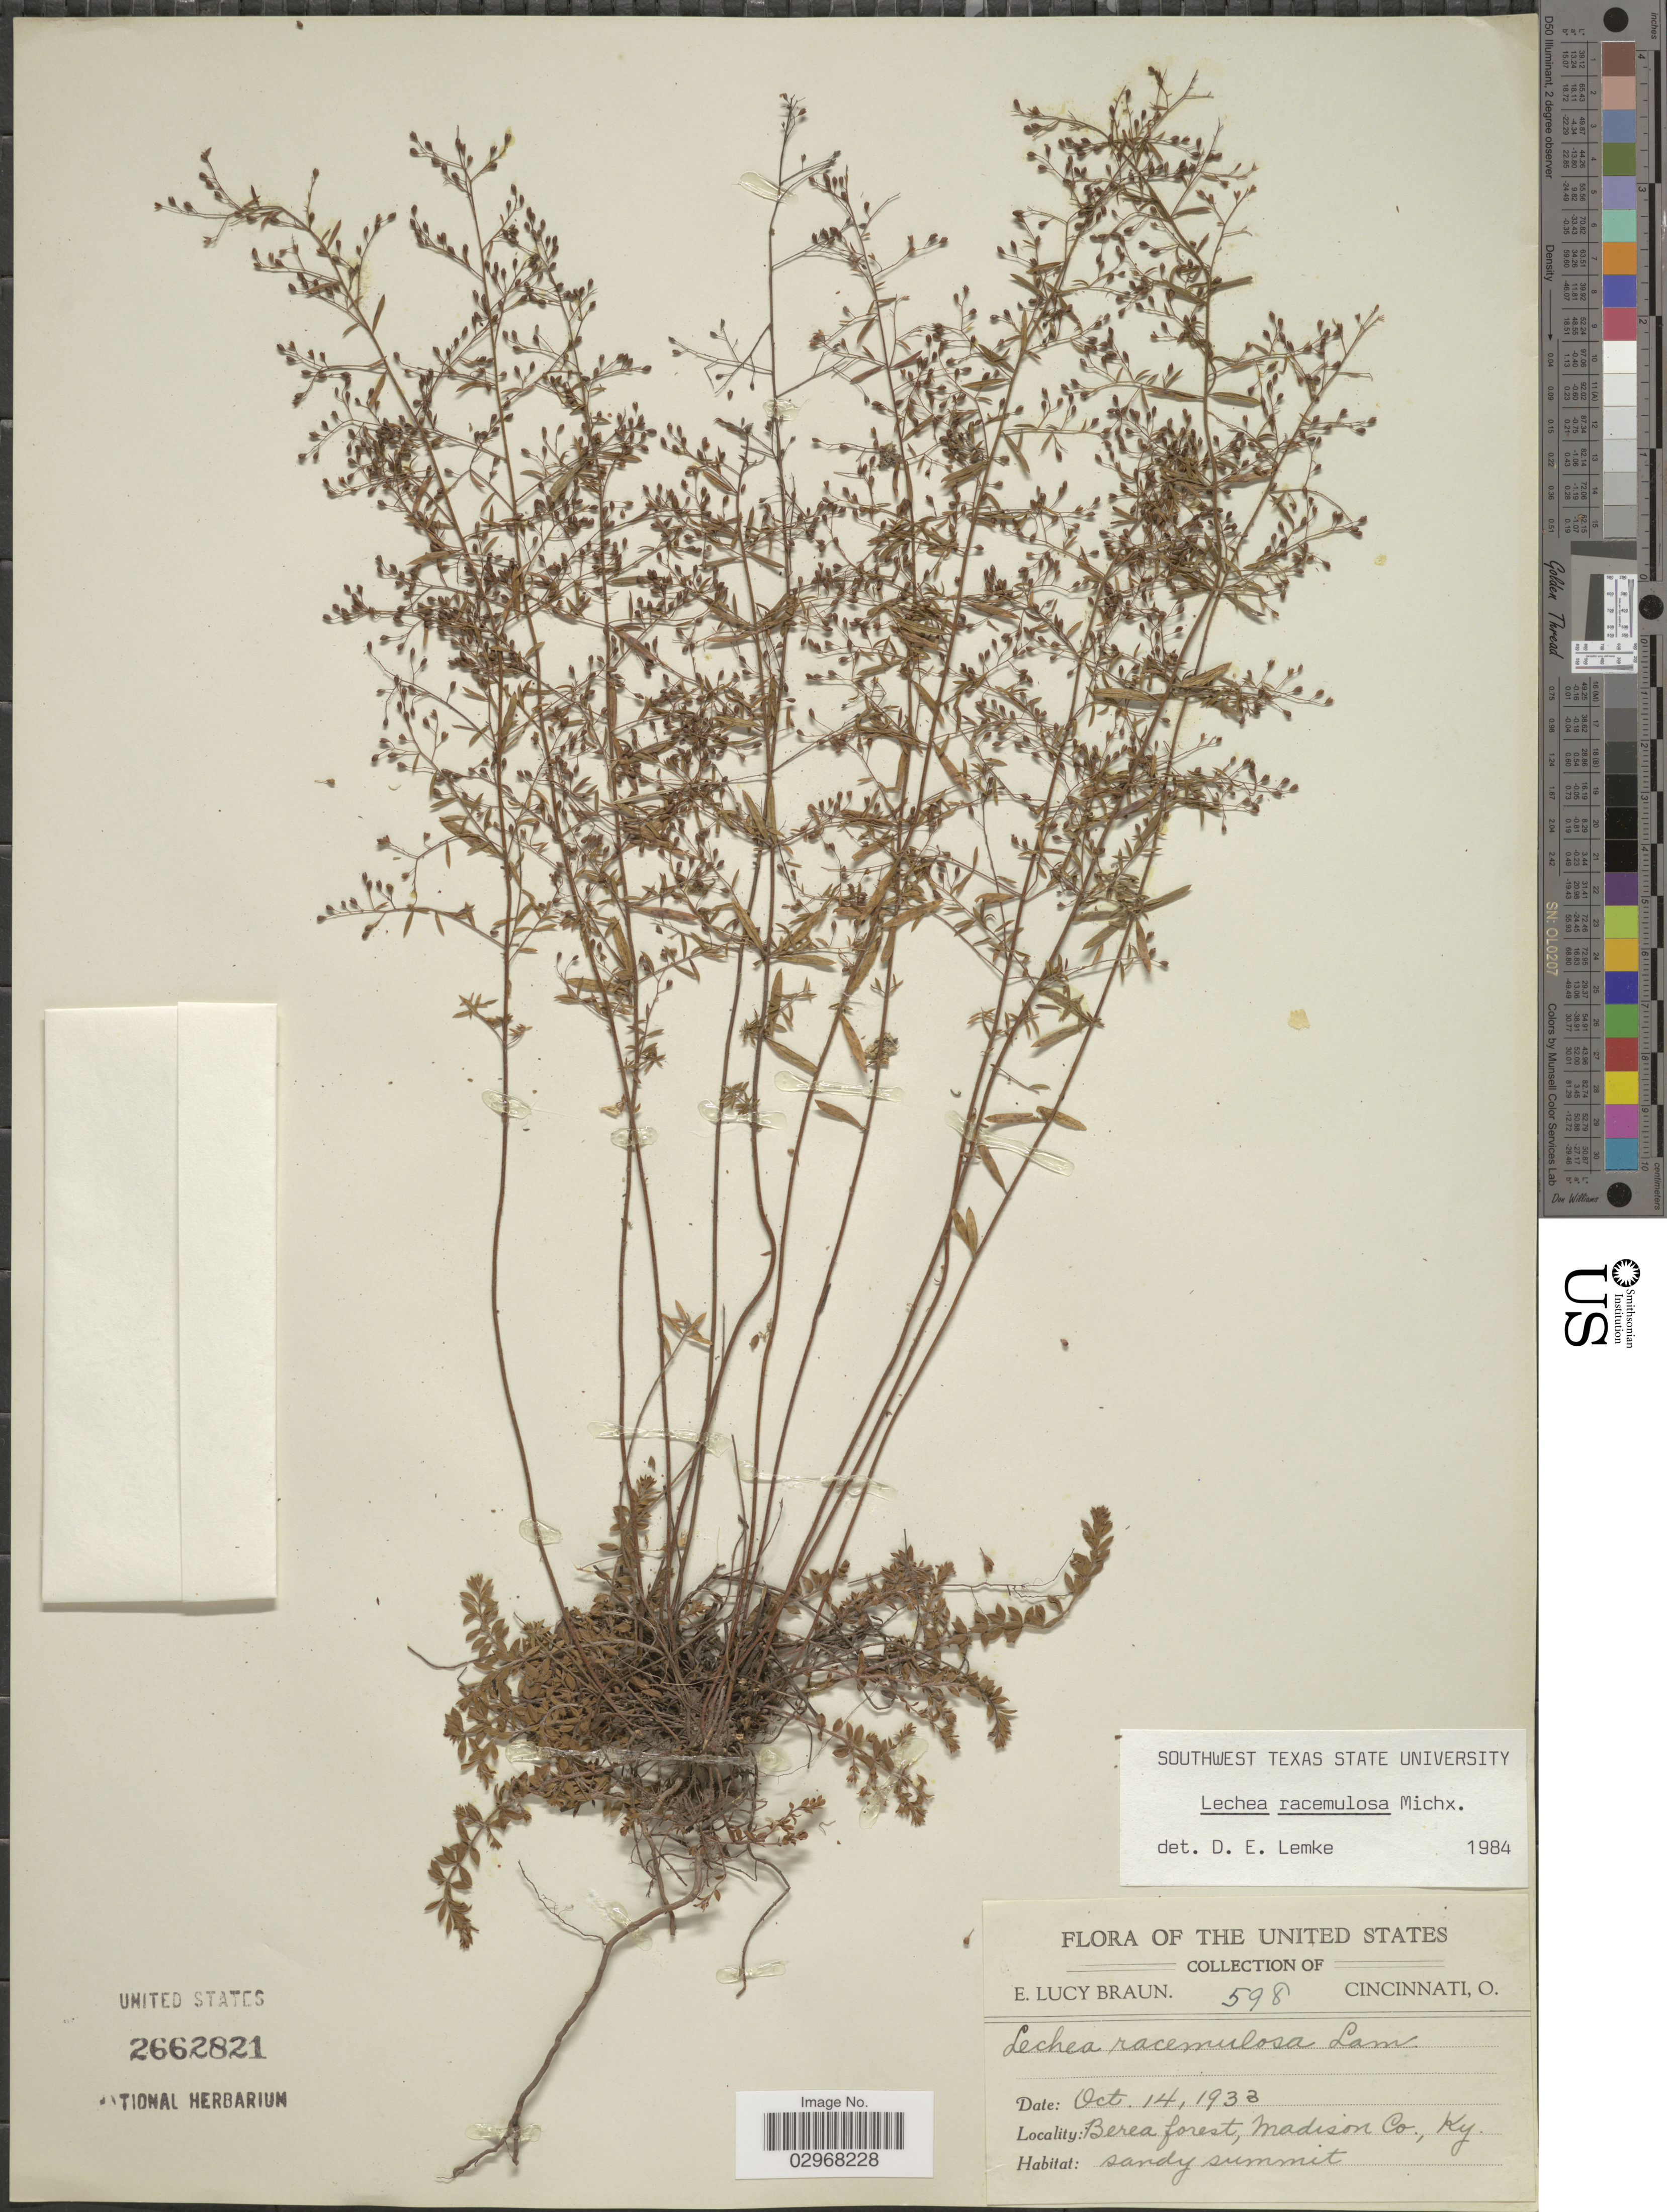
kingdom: Plantae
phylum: Tracheophyta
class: Magnoliopsida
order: Malvales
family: Cistaceae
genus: Lechea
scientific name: Lechea racemulosa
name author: Michx.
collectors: E. L. Braun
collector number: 598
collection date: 1933-10-14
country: United States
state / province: Kentucky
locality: Berea forest, Madison Co.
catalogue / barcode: US 2662821